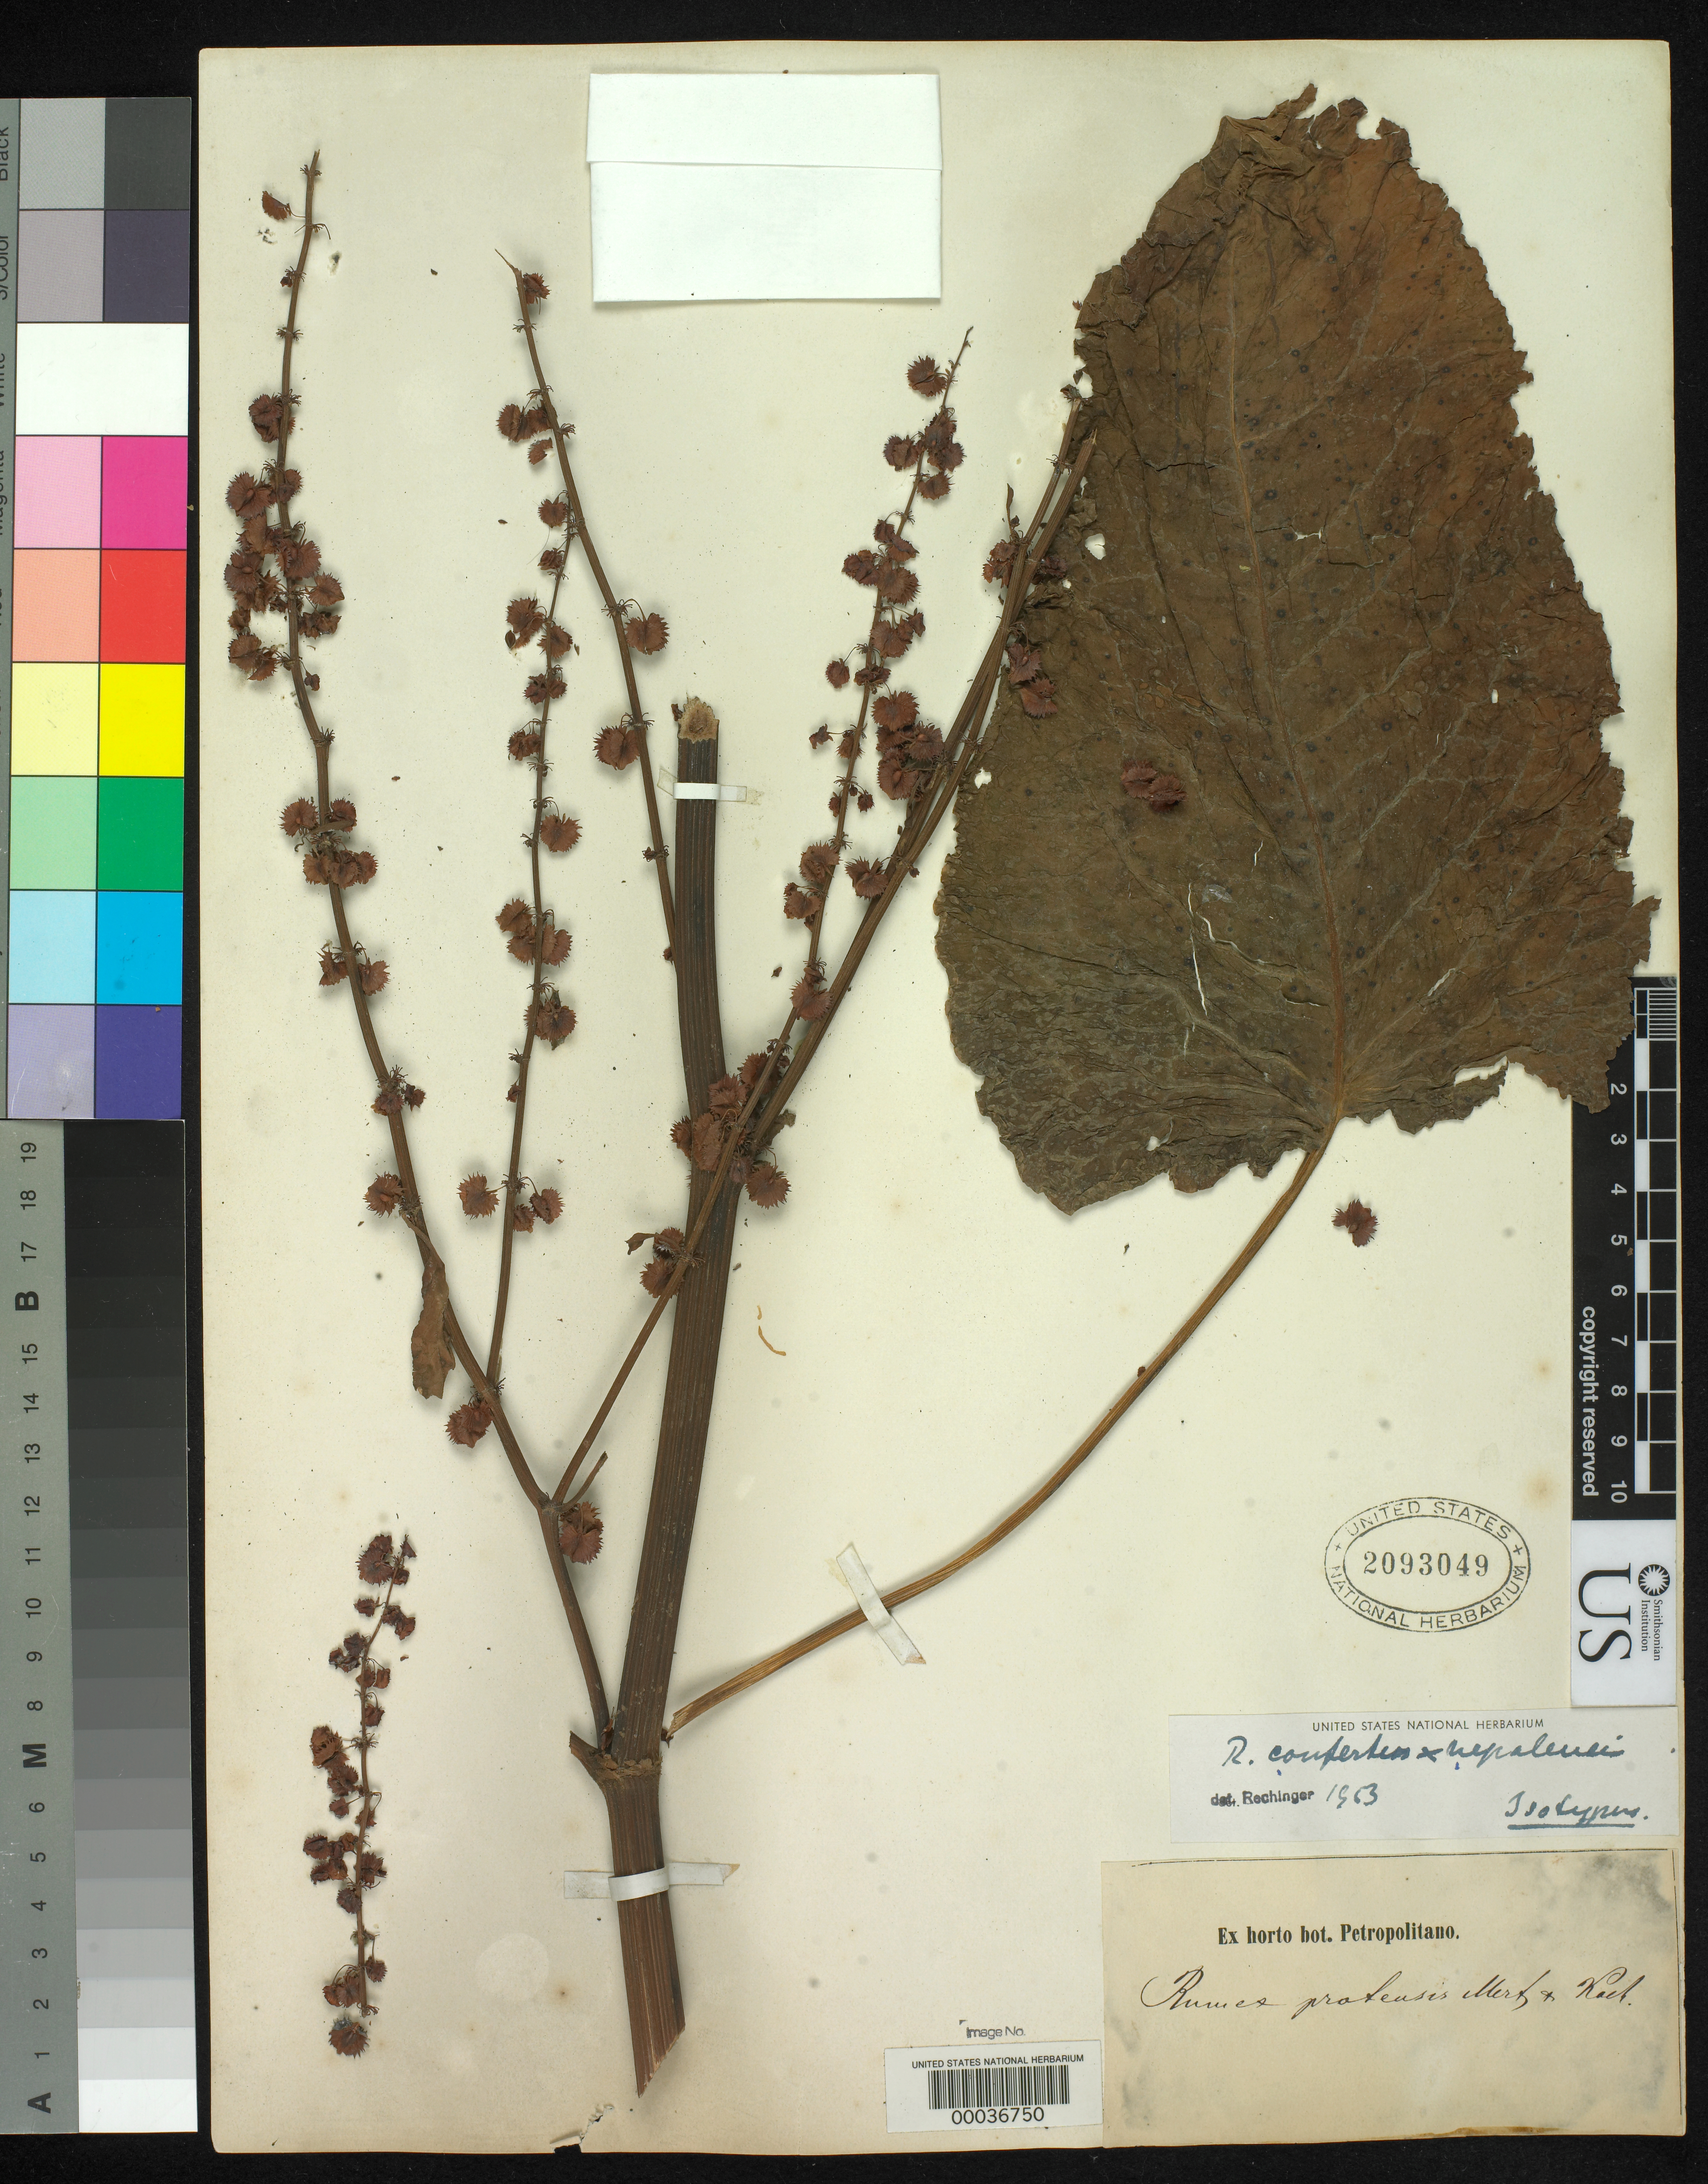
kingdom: Plantae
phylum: Tracheophyta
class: Magnoliopsida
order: Caryophyllales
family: Polygonaceae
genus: Rumex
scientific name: Rumex x confertus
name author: Rech. f.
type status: Isotype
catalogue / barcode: US 2093049